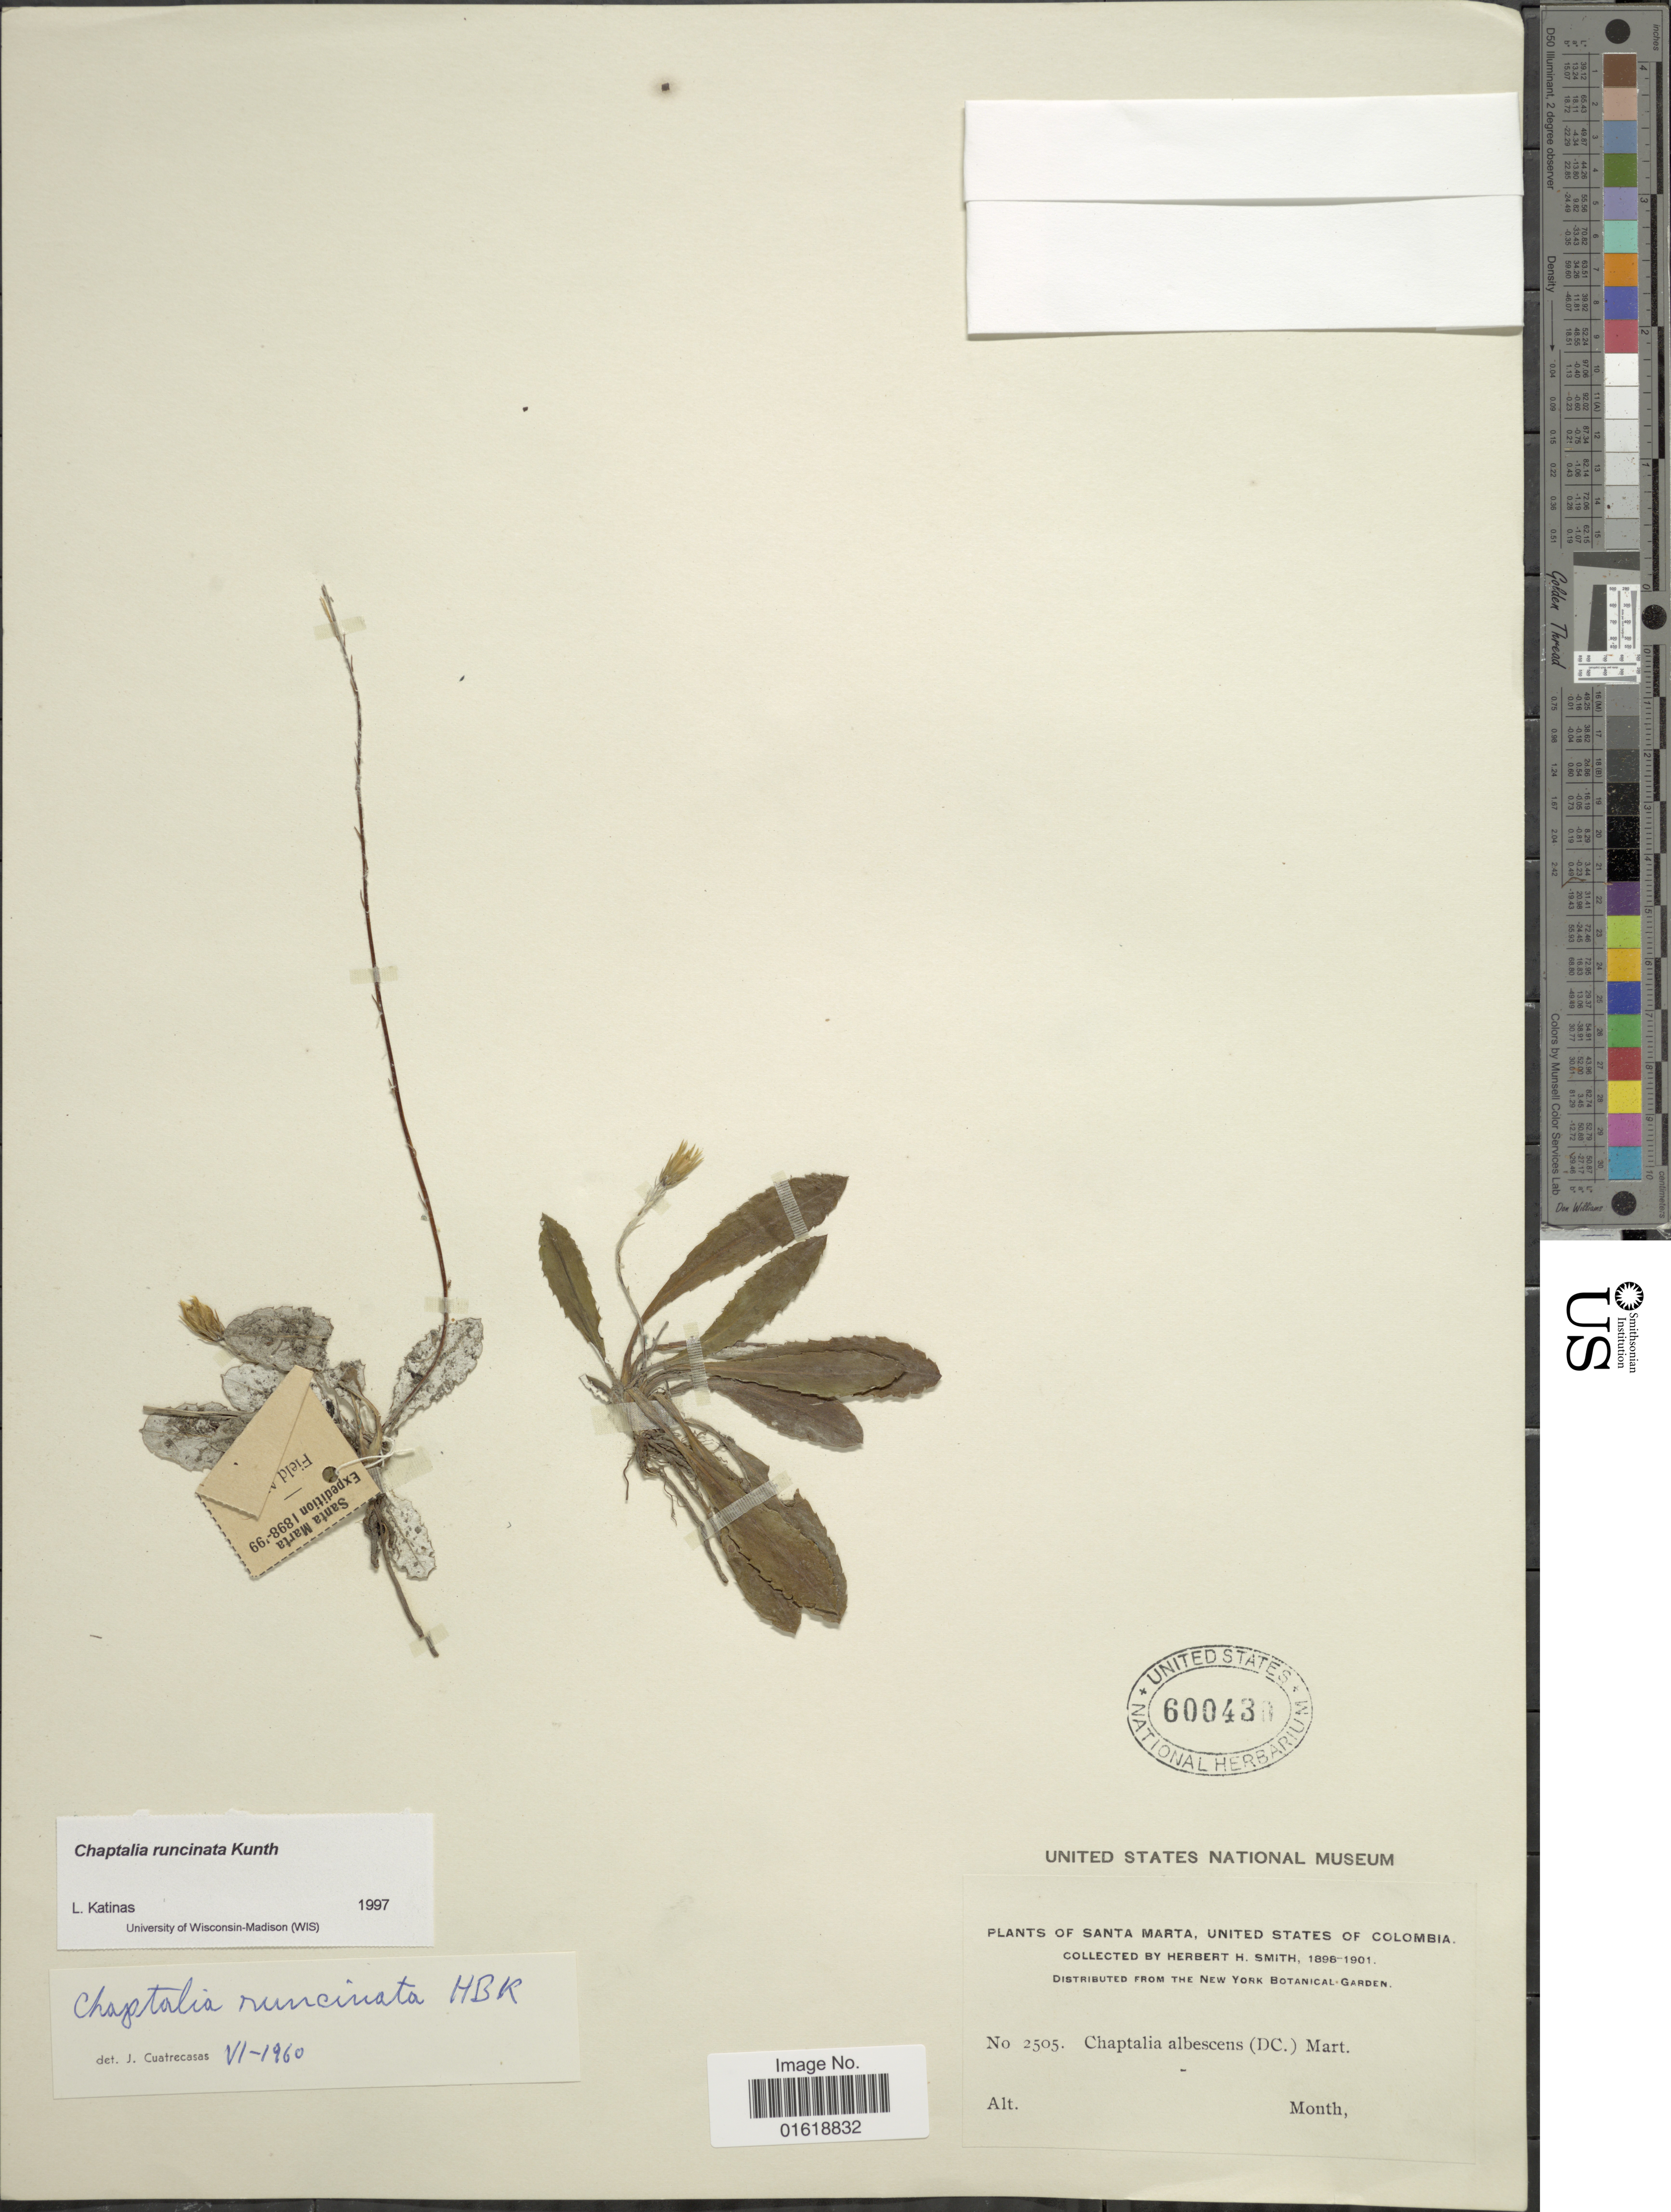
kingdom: Plantae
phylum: Tracheophyta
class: Magnoliopsida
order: Asterales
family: Asteraceae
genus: Chaptalia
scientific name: Chaptalia runcinata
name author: Kunth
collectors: Herbert H. Smith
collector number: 2505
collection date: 1898/1901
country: Colombia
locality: Santa Marta, United States of Colombia.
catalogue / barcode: US 600430